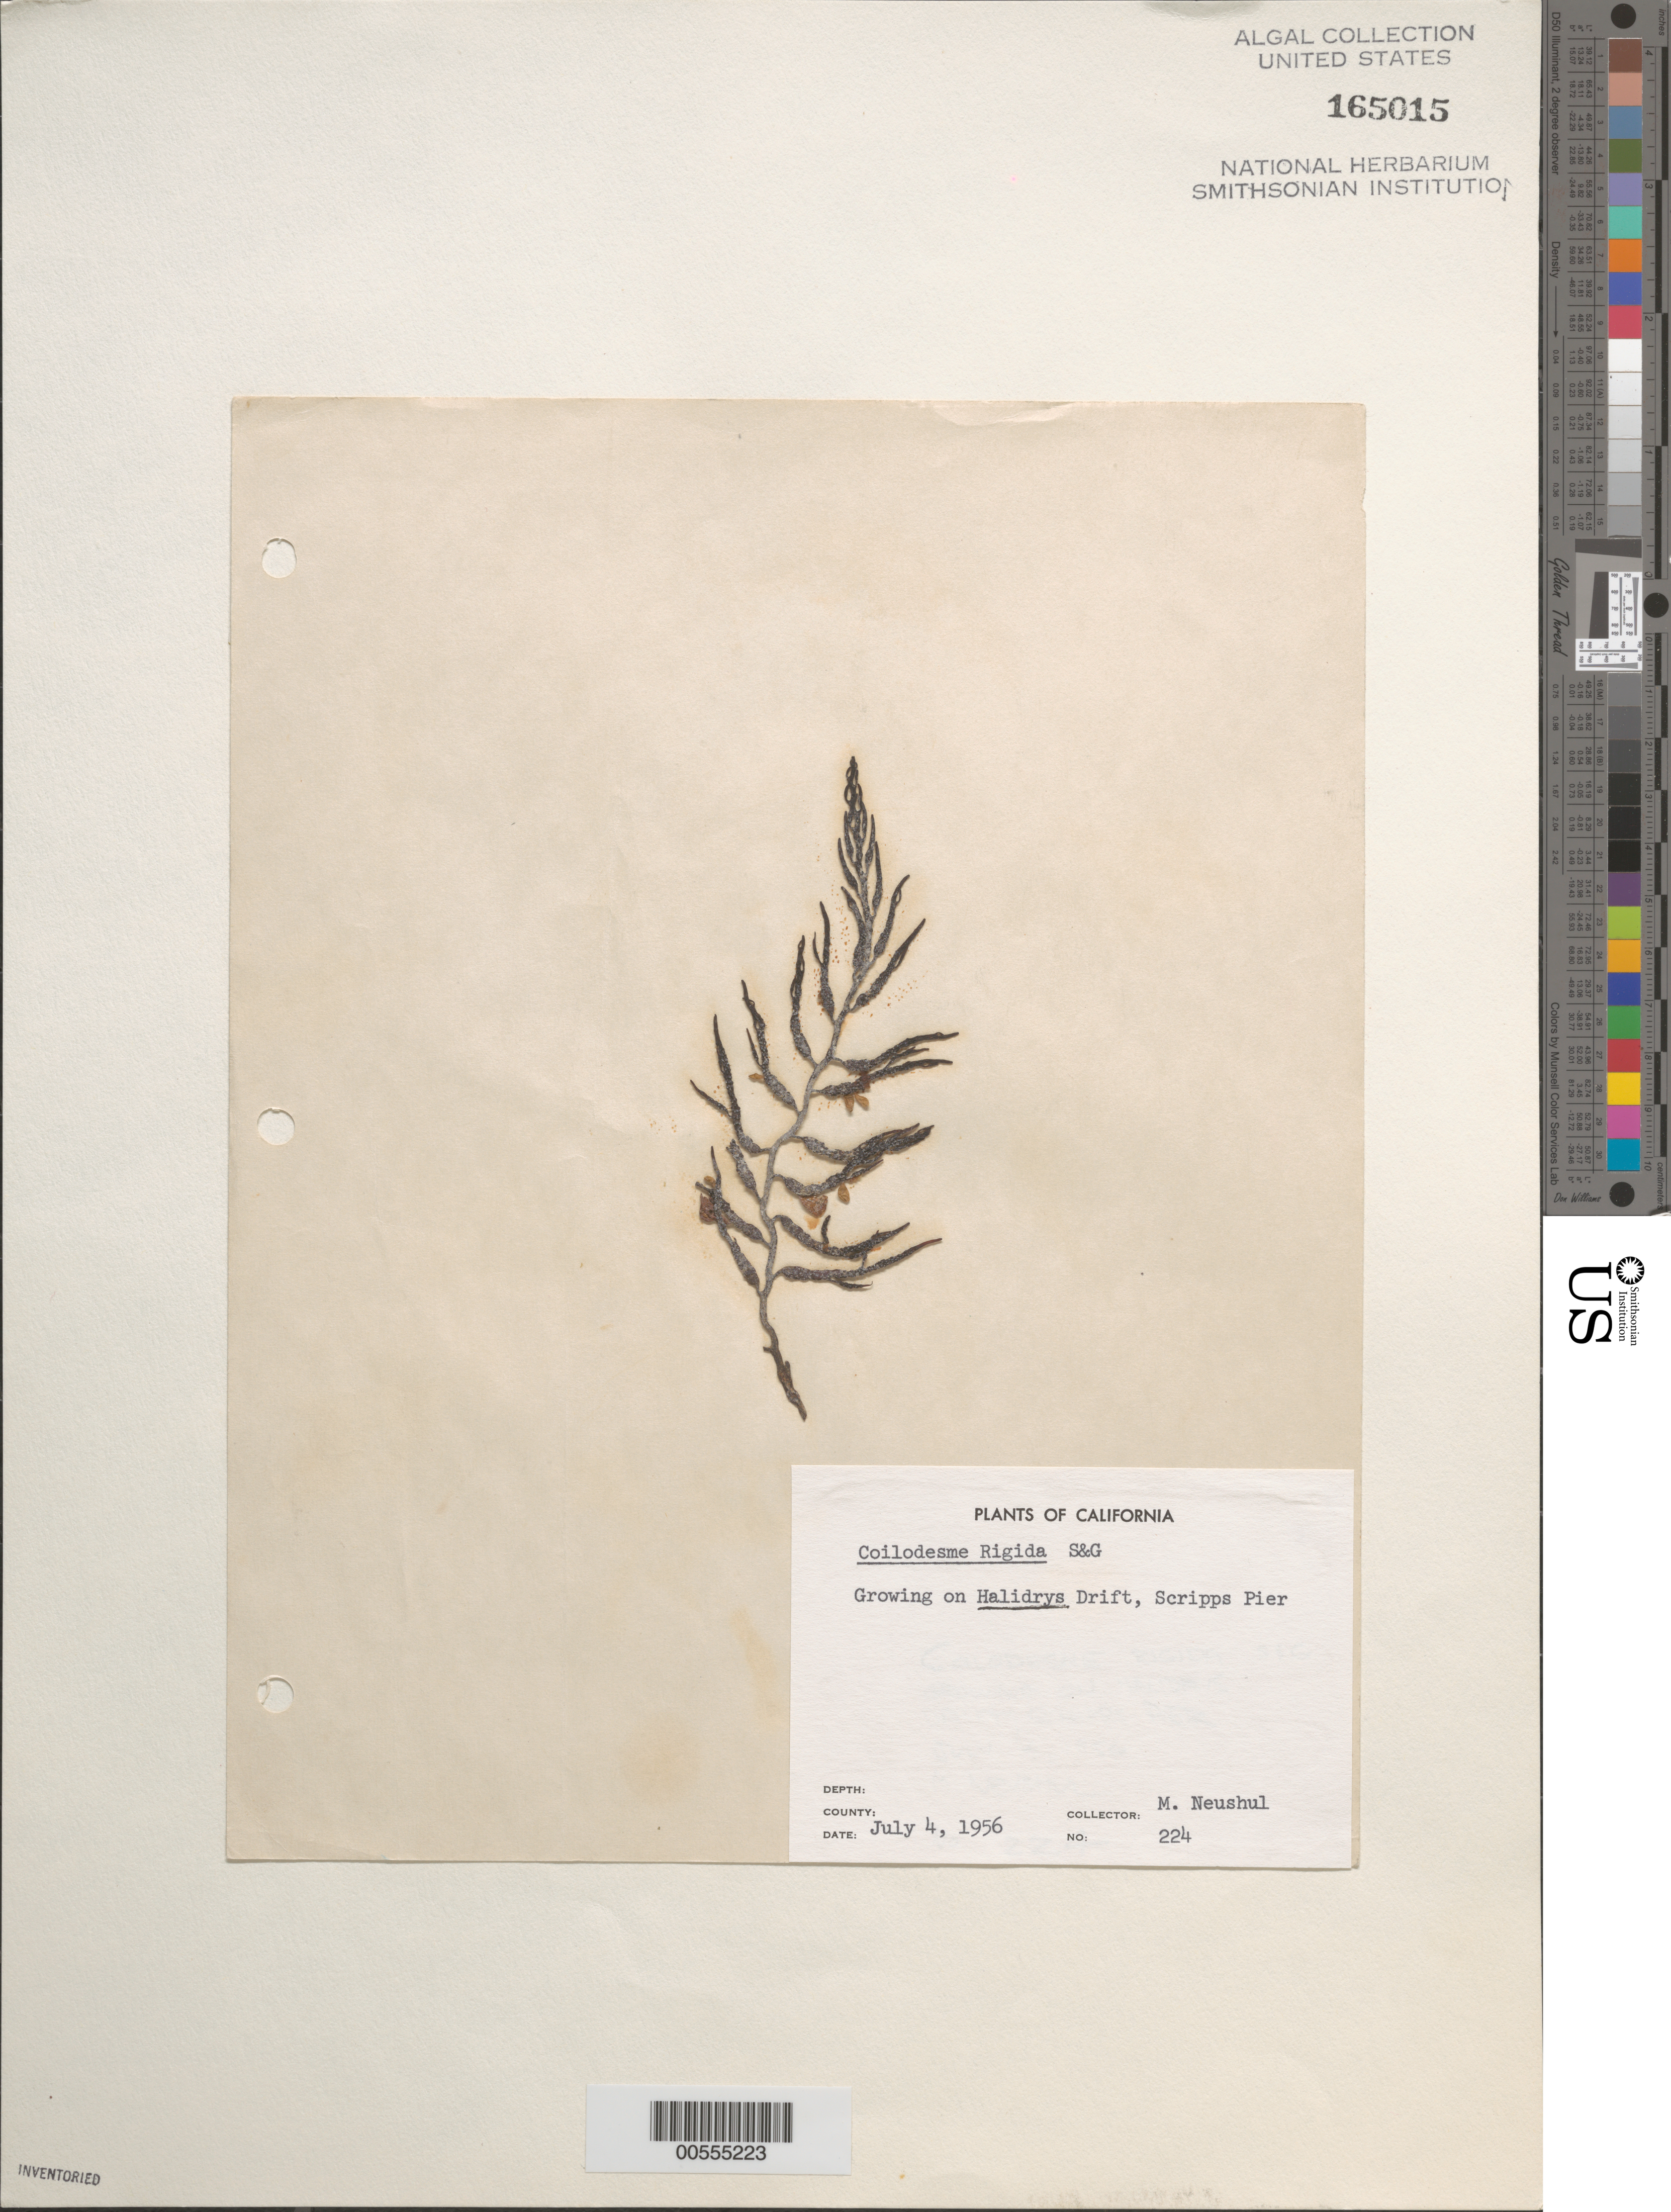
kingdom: Chromista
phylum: Ochrophyta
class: Phaeophyceae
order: Ectocarpales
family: Chordariaceae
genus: Coilodesme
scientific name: Coilodesme rigida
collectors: M. Neushul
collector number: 224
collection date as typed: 04 Jul 1956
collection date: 1956-07-04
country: United States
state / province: California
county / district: San Diego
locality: La Jolla, Scripps Institute of Oceanography pier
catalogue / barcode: US 165015